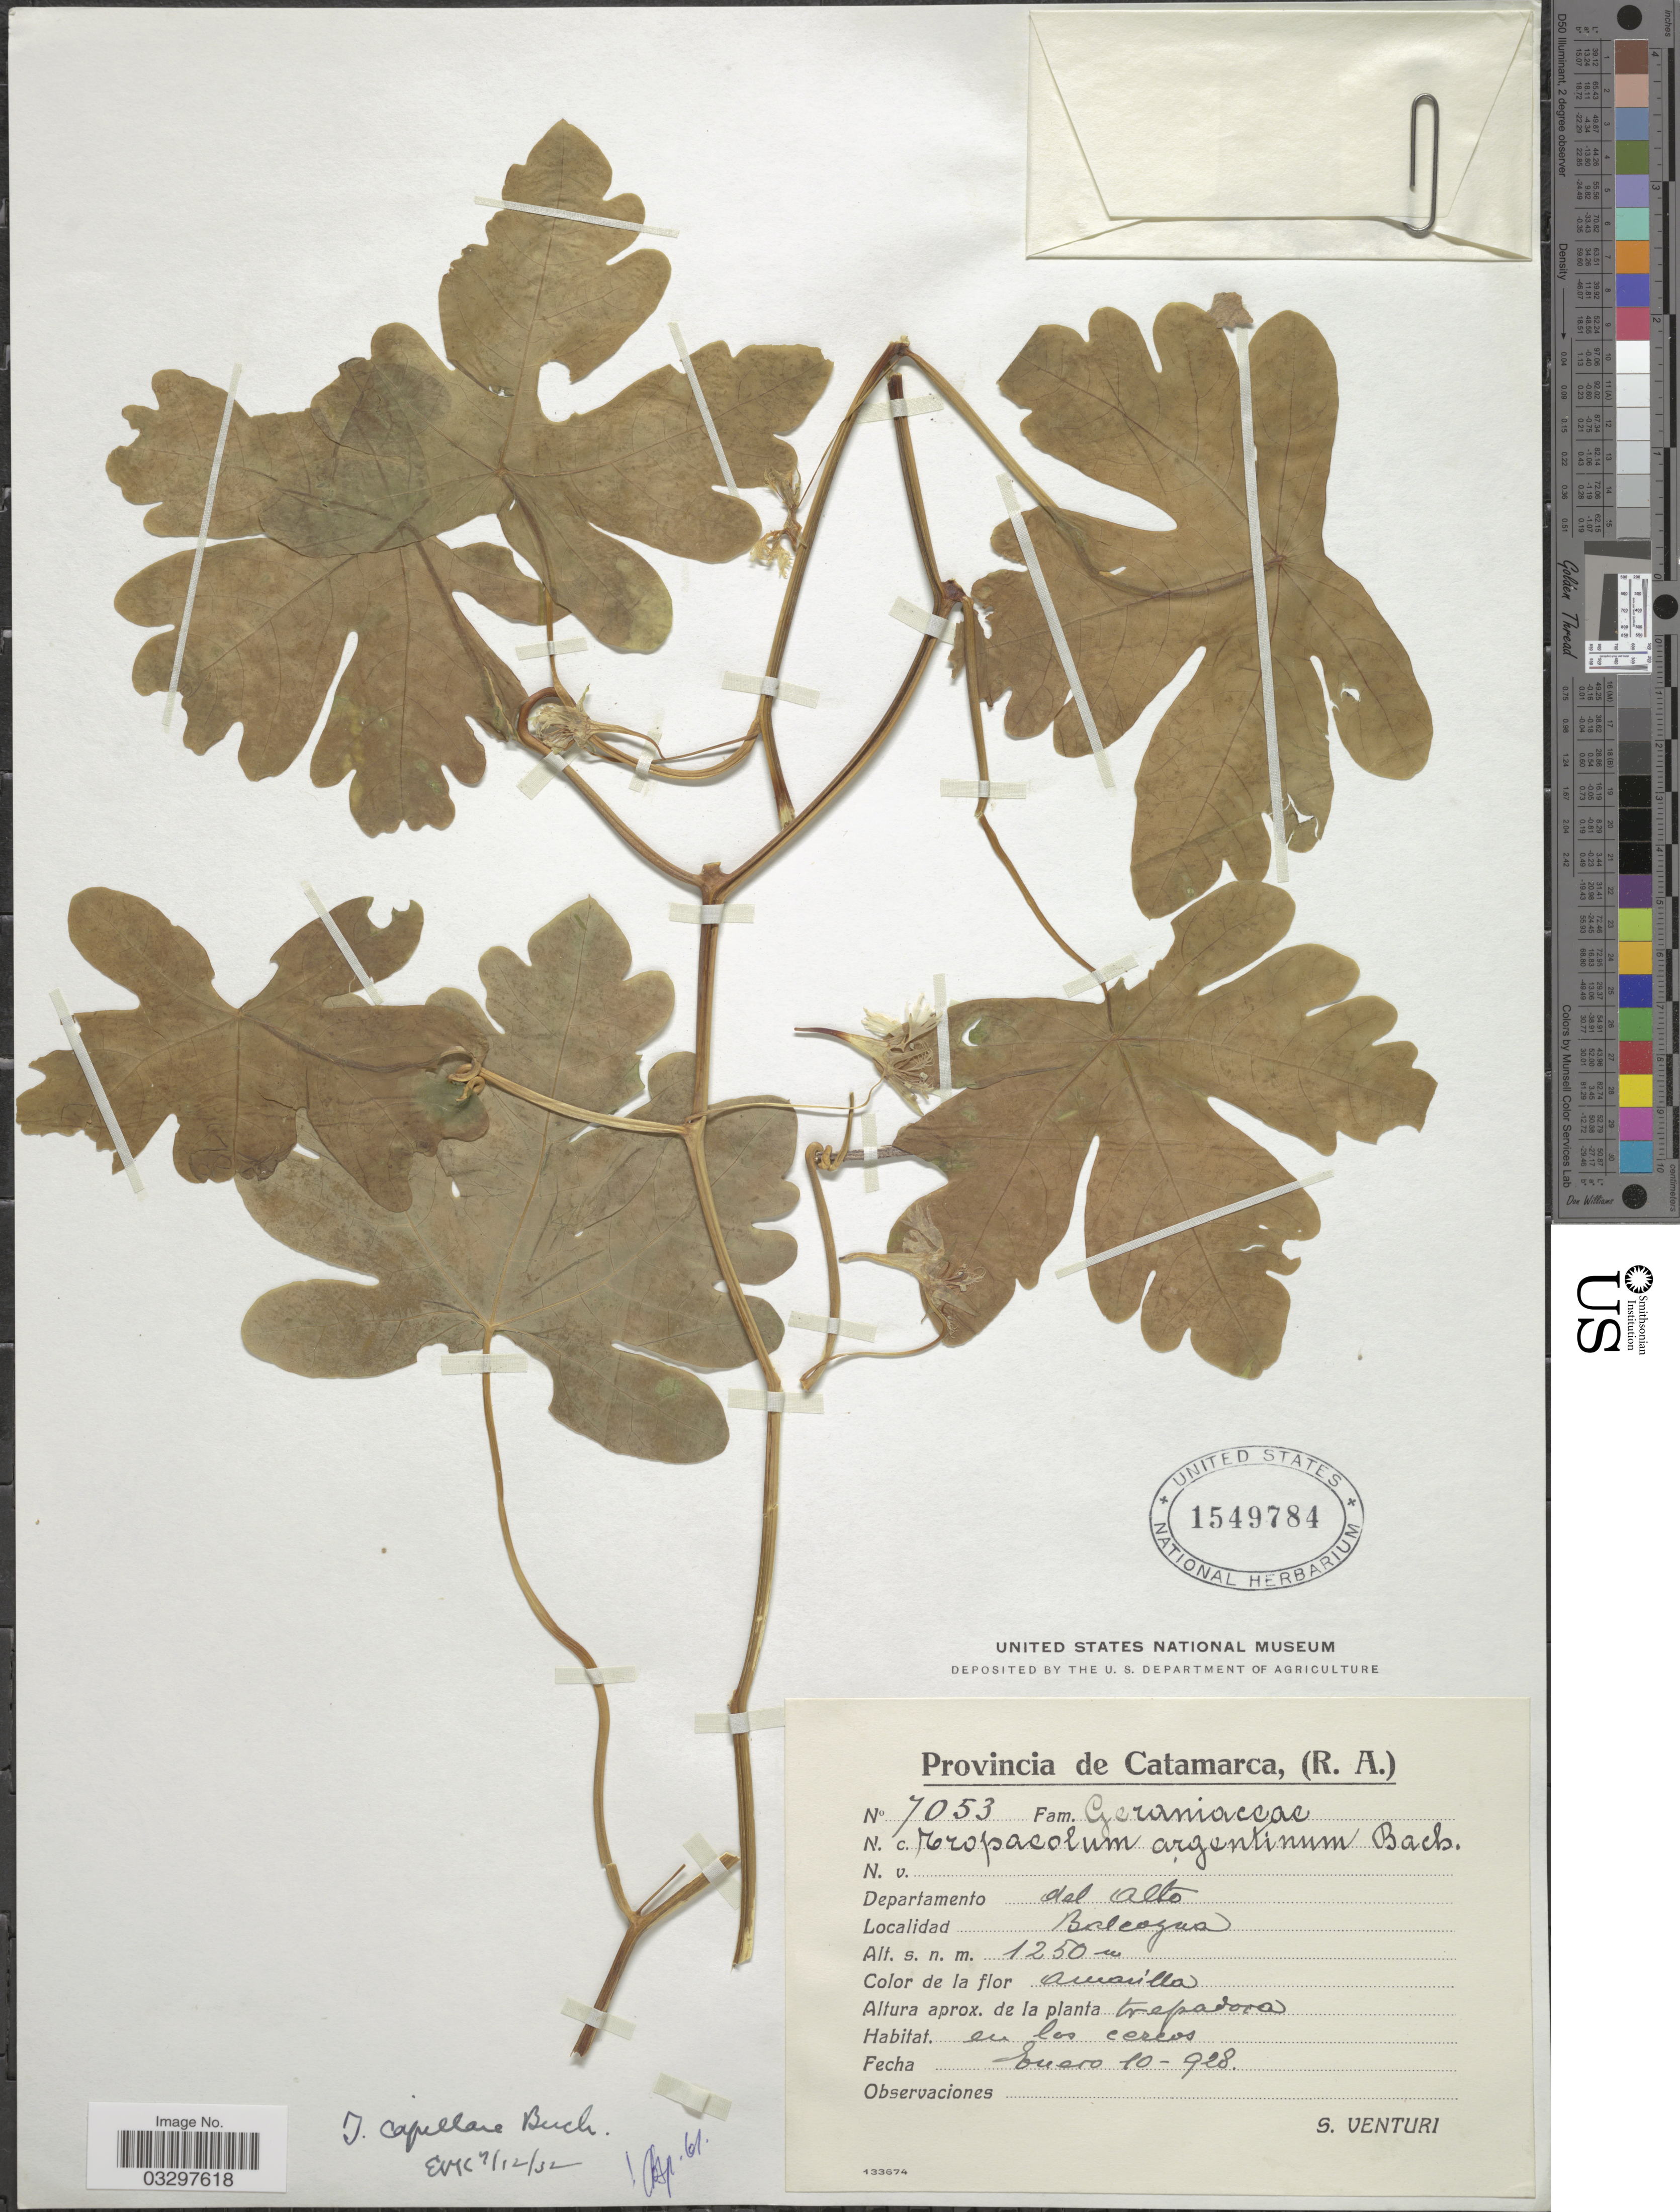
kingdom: Plantae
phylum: Tracheophyta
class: Magnoliopsida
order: Brassicales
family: Tropaeolaceae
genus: Tropaeolum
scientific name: Tropaeolum argentinum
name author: Buchenau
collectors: S. Venturi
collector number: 7053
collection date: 1928-01-10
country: Argentina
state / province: Catamarca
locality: Provincia de Catamarca, (R.A.). Departamento del Alto. Balcozna.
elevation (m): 1250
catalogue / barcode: US 1549784